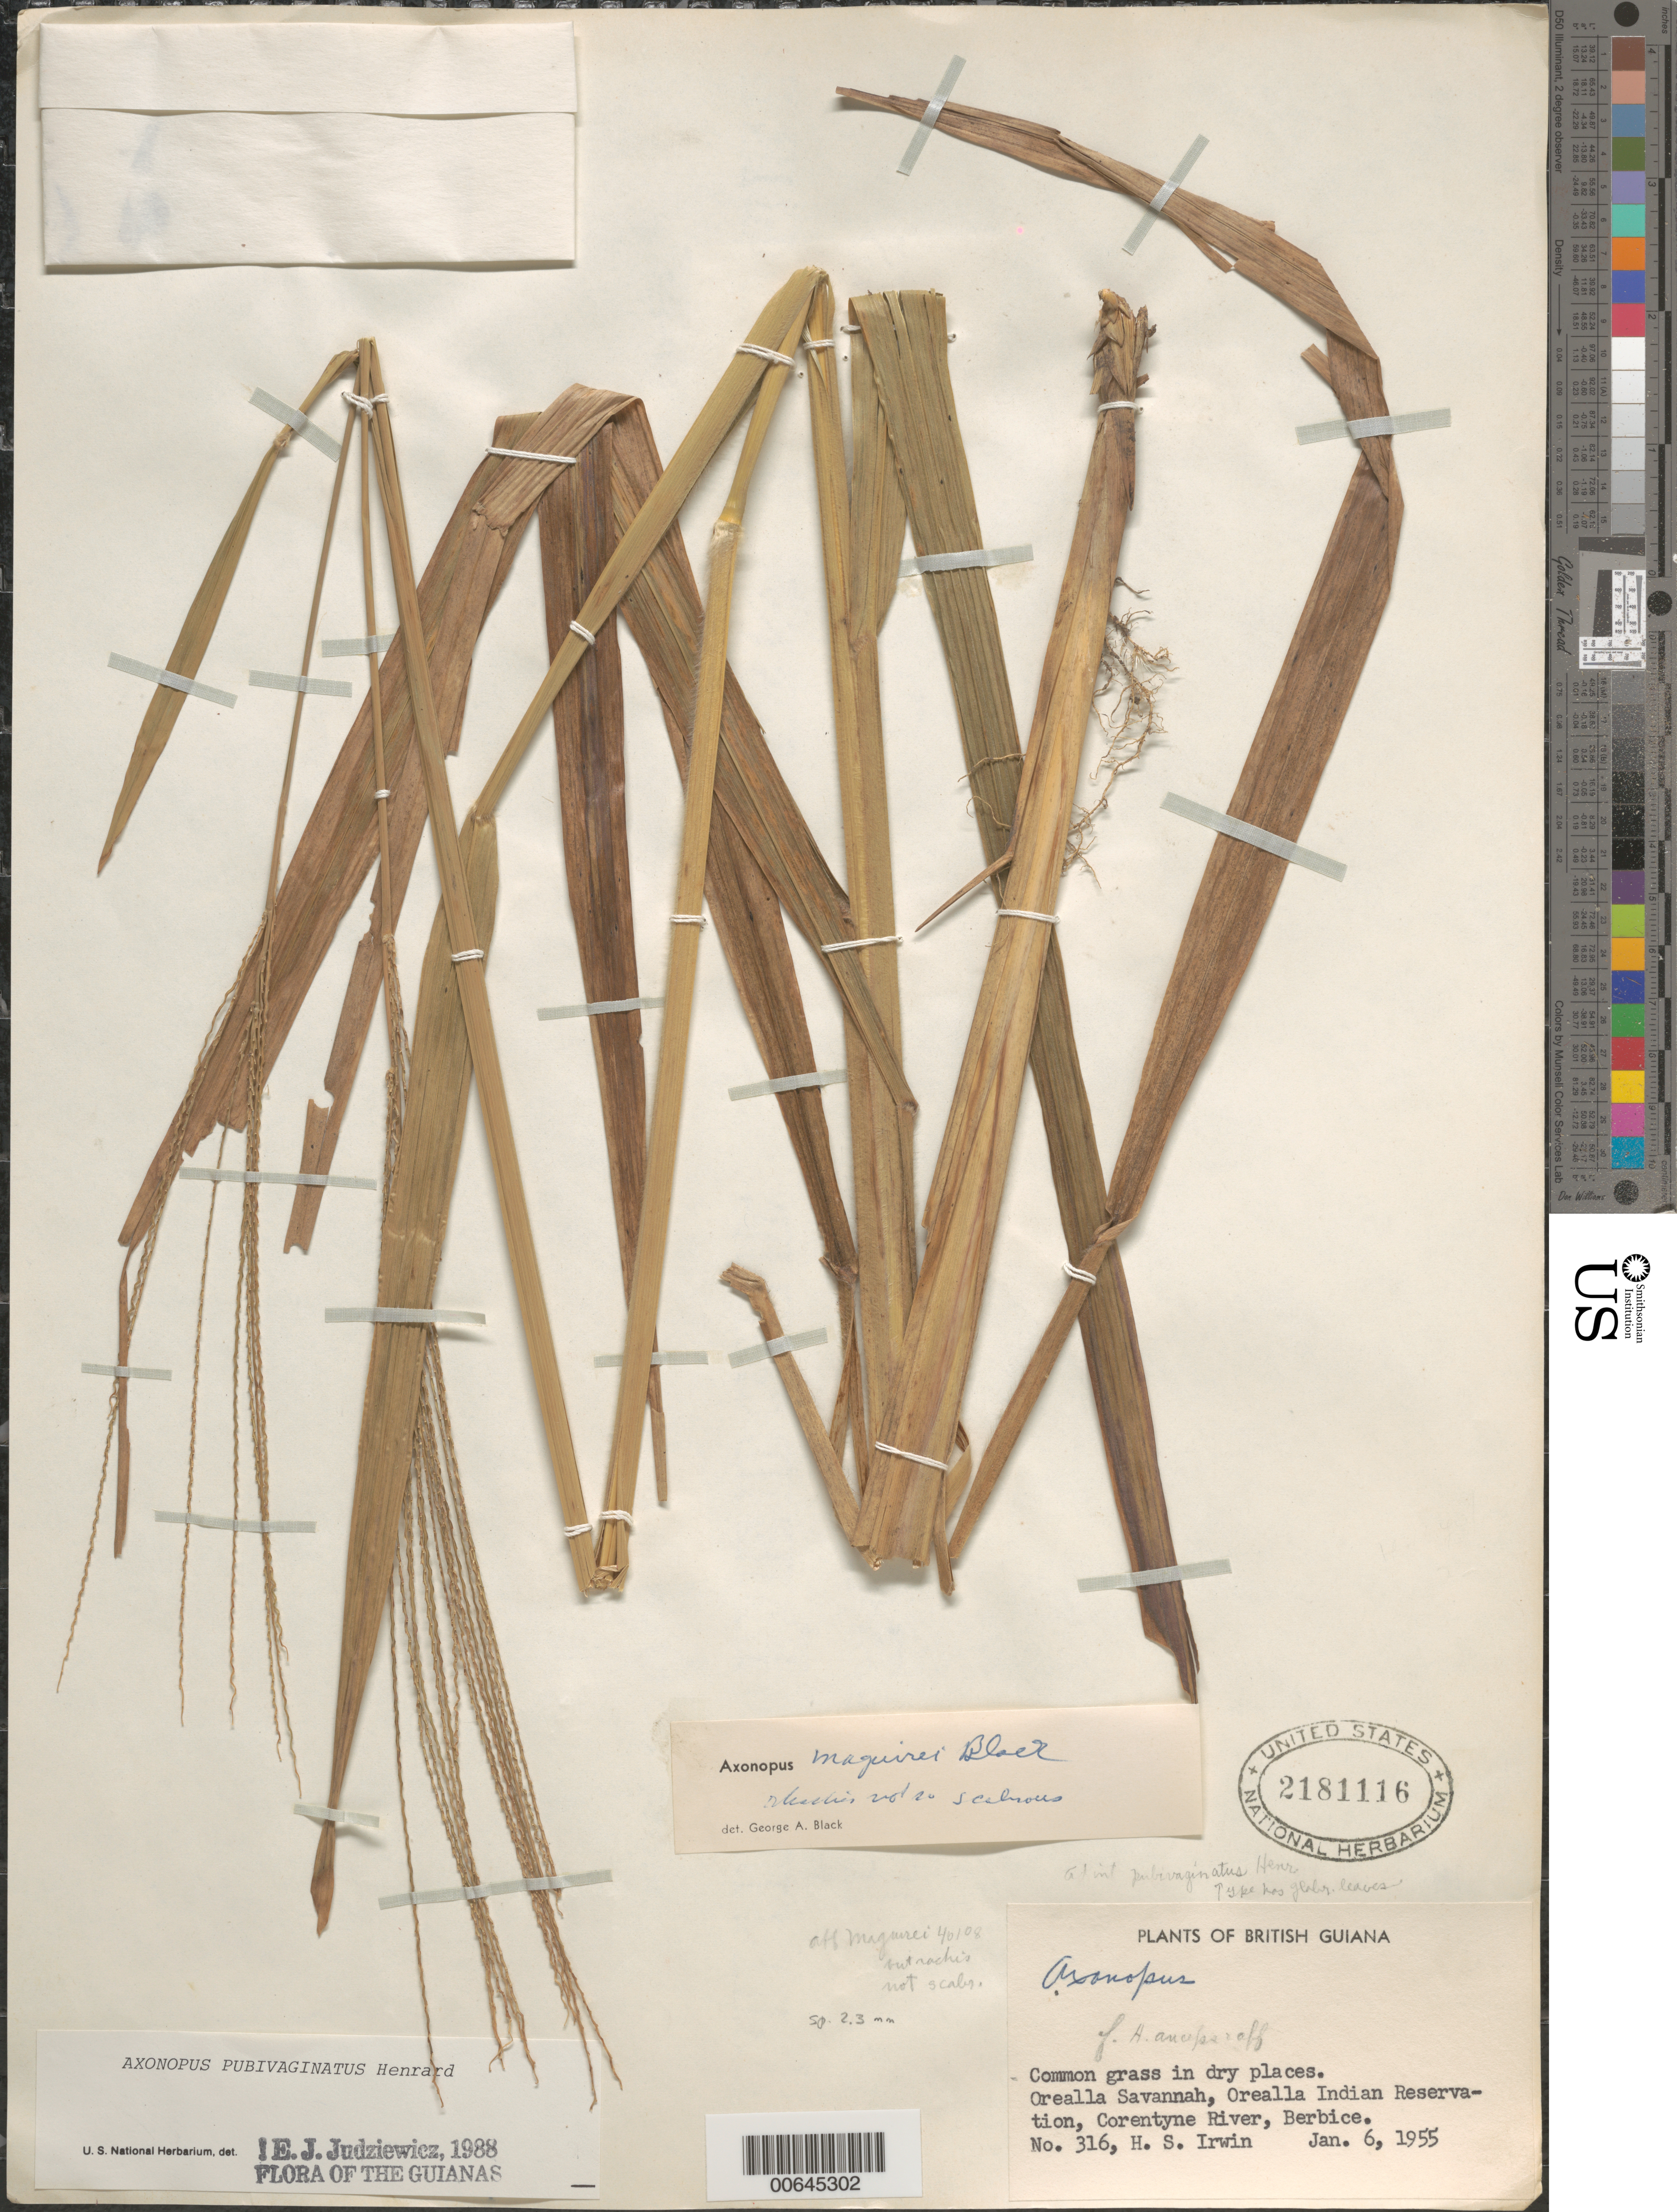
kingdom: Plantae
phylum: Tracheophyta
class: Liliopsida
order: Poales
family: Poaceae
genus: Axonopus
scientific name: Axonopus pubivaginatus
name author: Henr.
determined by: Judziewicz, E. J.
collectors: H. Irwin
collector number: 316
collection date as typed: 6-Jan-55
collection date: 1955-01-06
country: Guyana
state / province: E. Berbice-Corentyne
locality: Orealla Savanna, Orealla Indian Reservation, Corentyne River, Berbice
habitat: Orealla savanna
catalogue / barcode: US 2181116